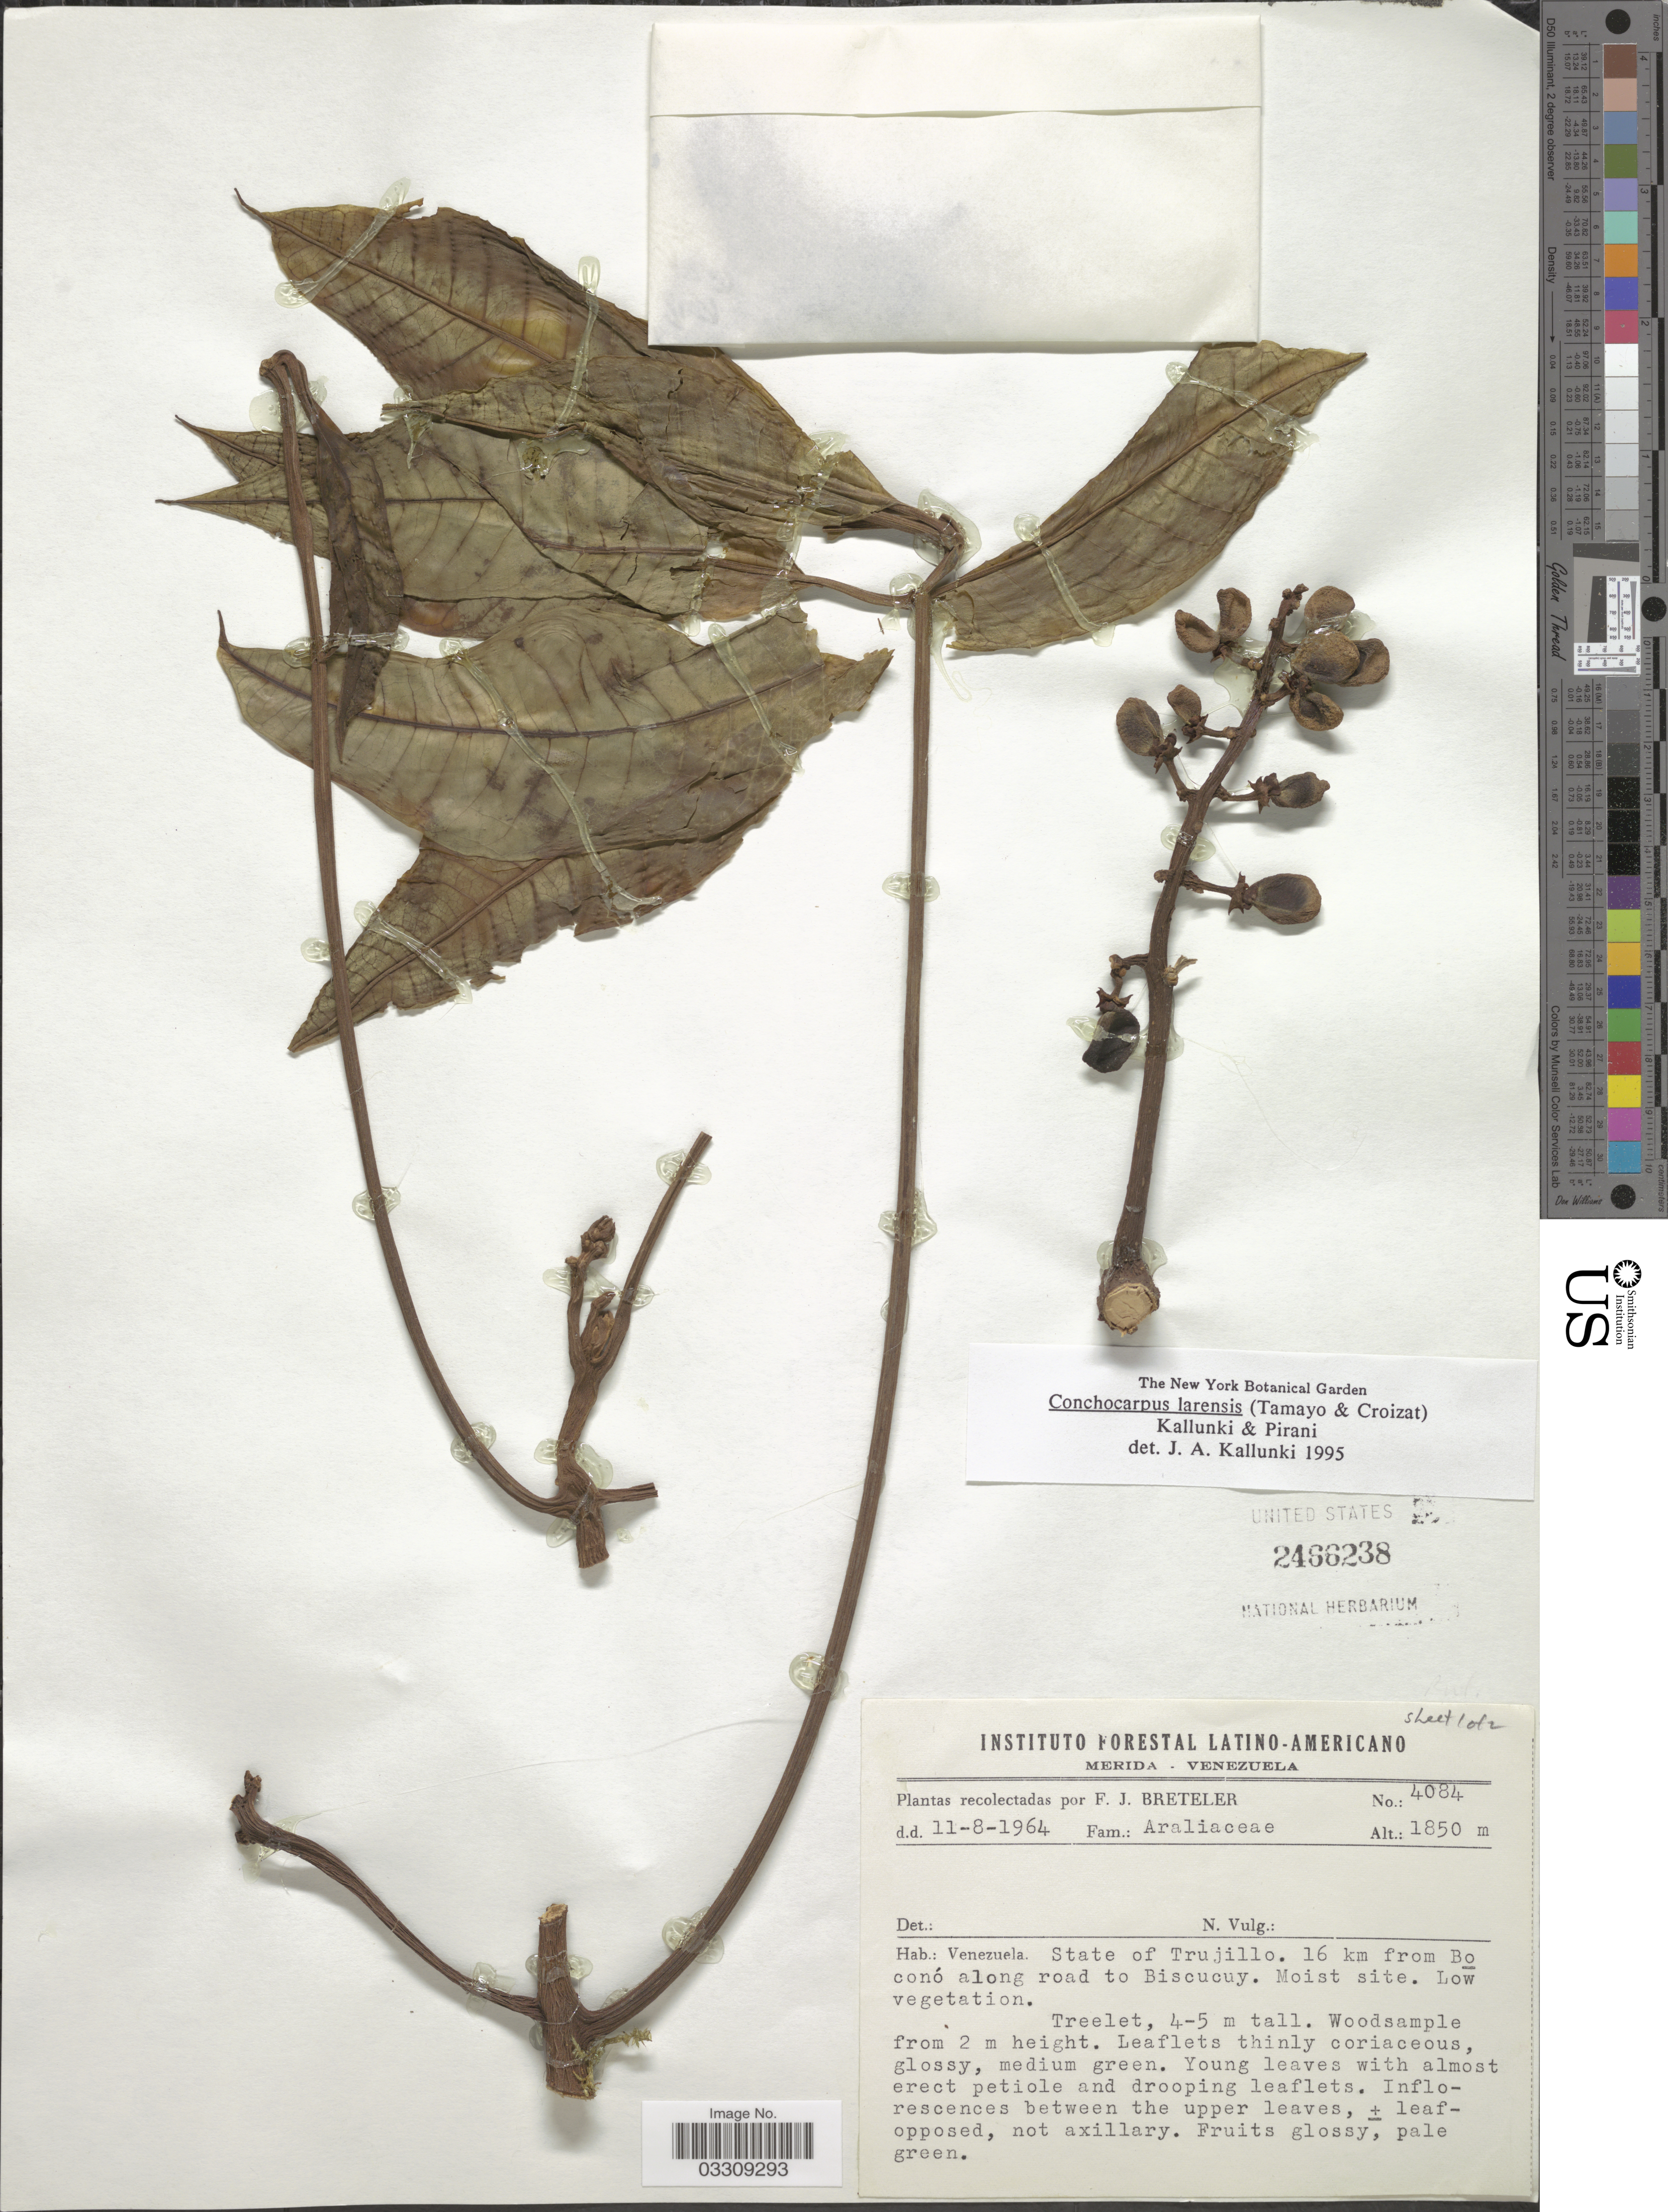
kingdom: Plantae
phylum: Tracheophyta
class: Magnoliopsida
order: Sapindales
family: Rutaceae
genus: Conchocarpus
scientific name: Conchocarpus larensis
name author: (Tamayo & Croizat) Kallunki & Pirani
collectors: F. J. Breteler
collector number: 4084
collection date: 1964-08-11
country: Venezuela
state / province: Trujillo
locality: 16 km from Boconó along road to Biscucuy.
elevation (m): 1850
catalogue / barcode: US 2466238